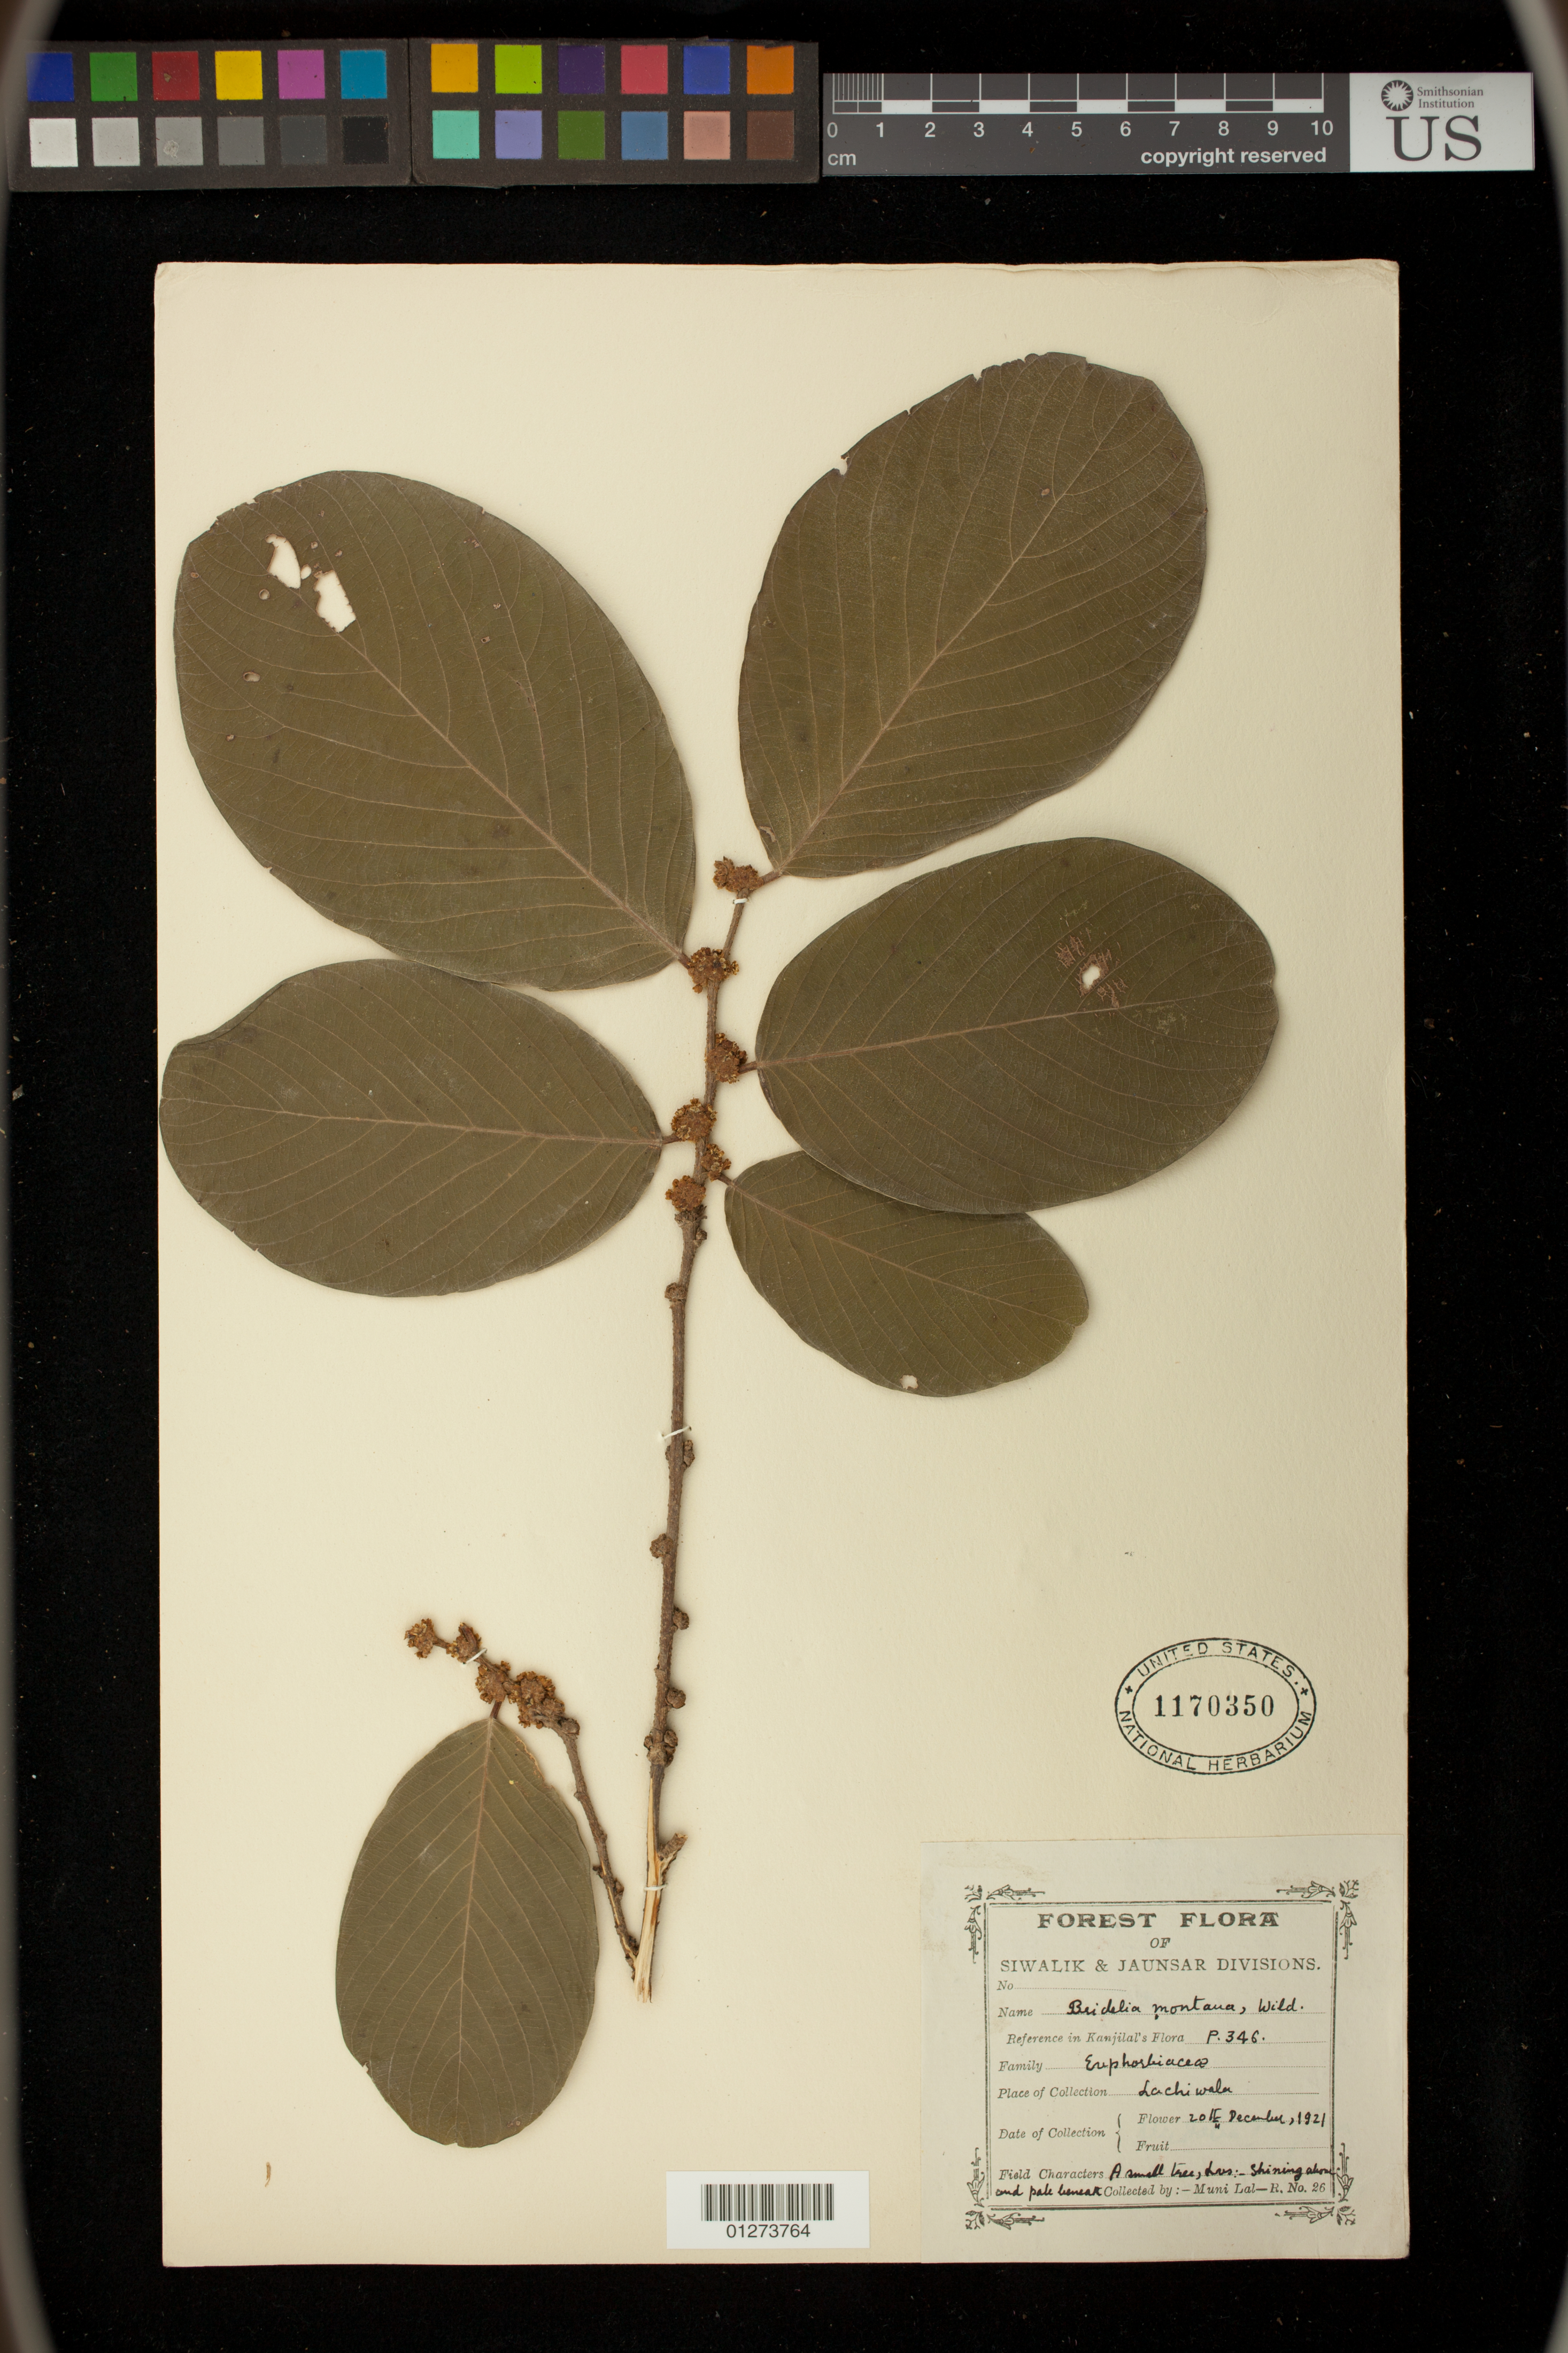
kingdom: Plantae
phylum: Tracheophyta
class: Magnoliopsida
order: Malpighiales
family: Phyllanthaceae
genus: Bridelia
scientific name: Bridelia retusa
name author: (L.) A. Juss.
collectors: M. Lal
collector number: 26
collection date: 1921-12-20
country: India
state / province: Uttarakhand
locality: Lachiwala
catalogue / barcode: US 1170350